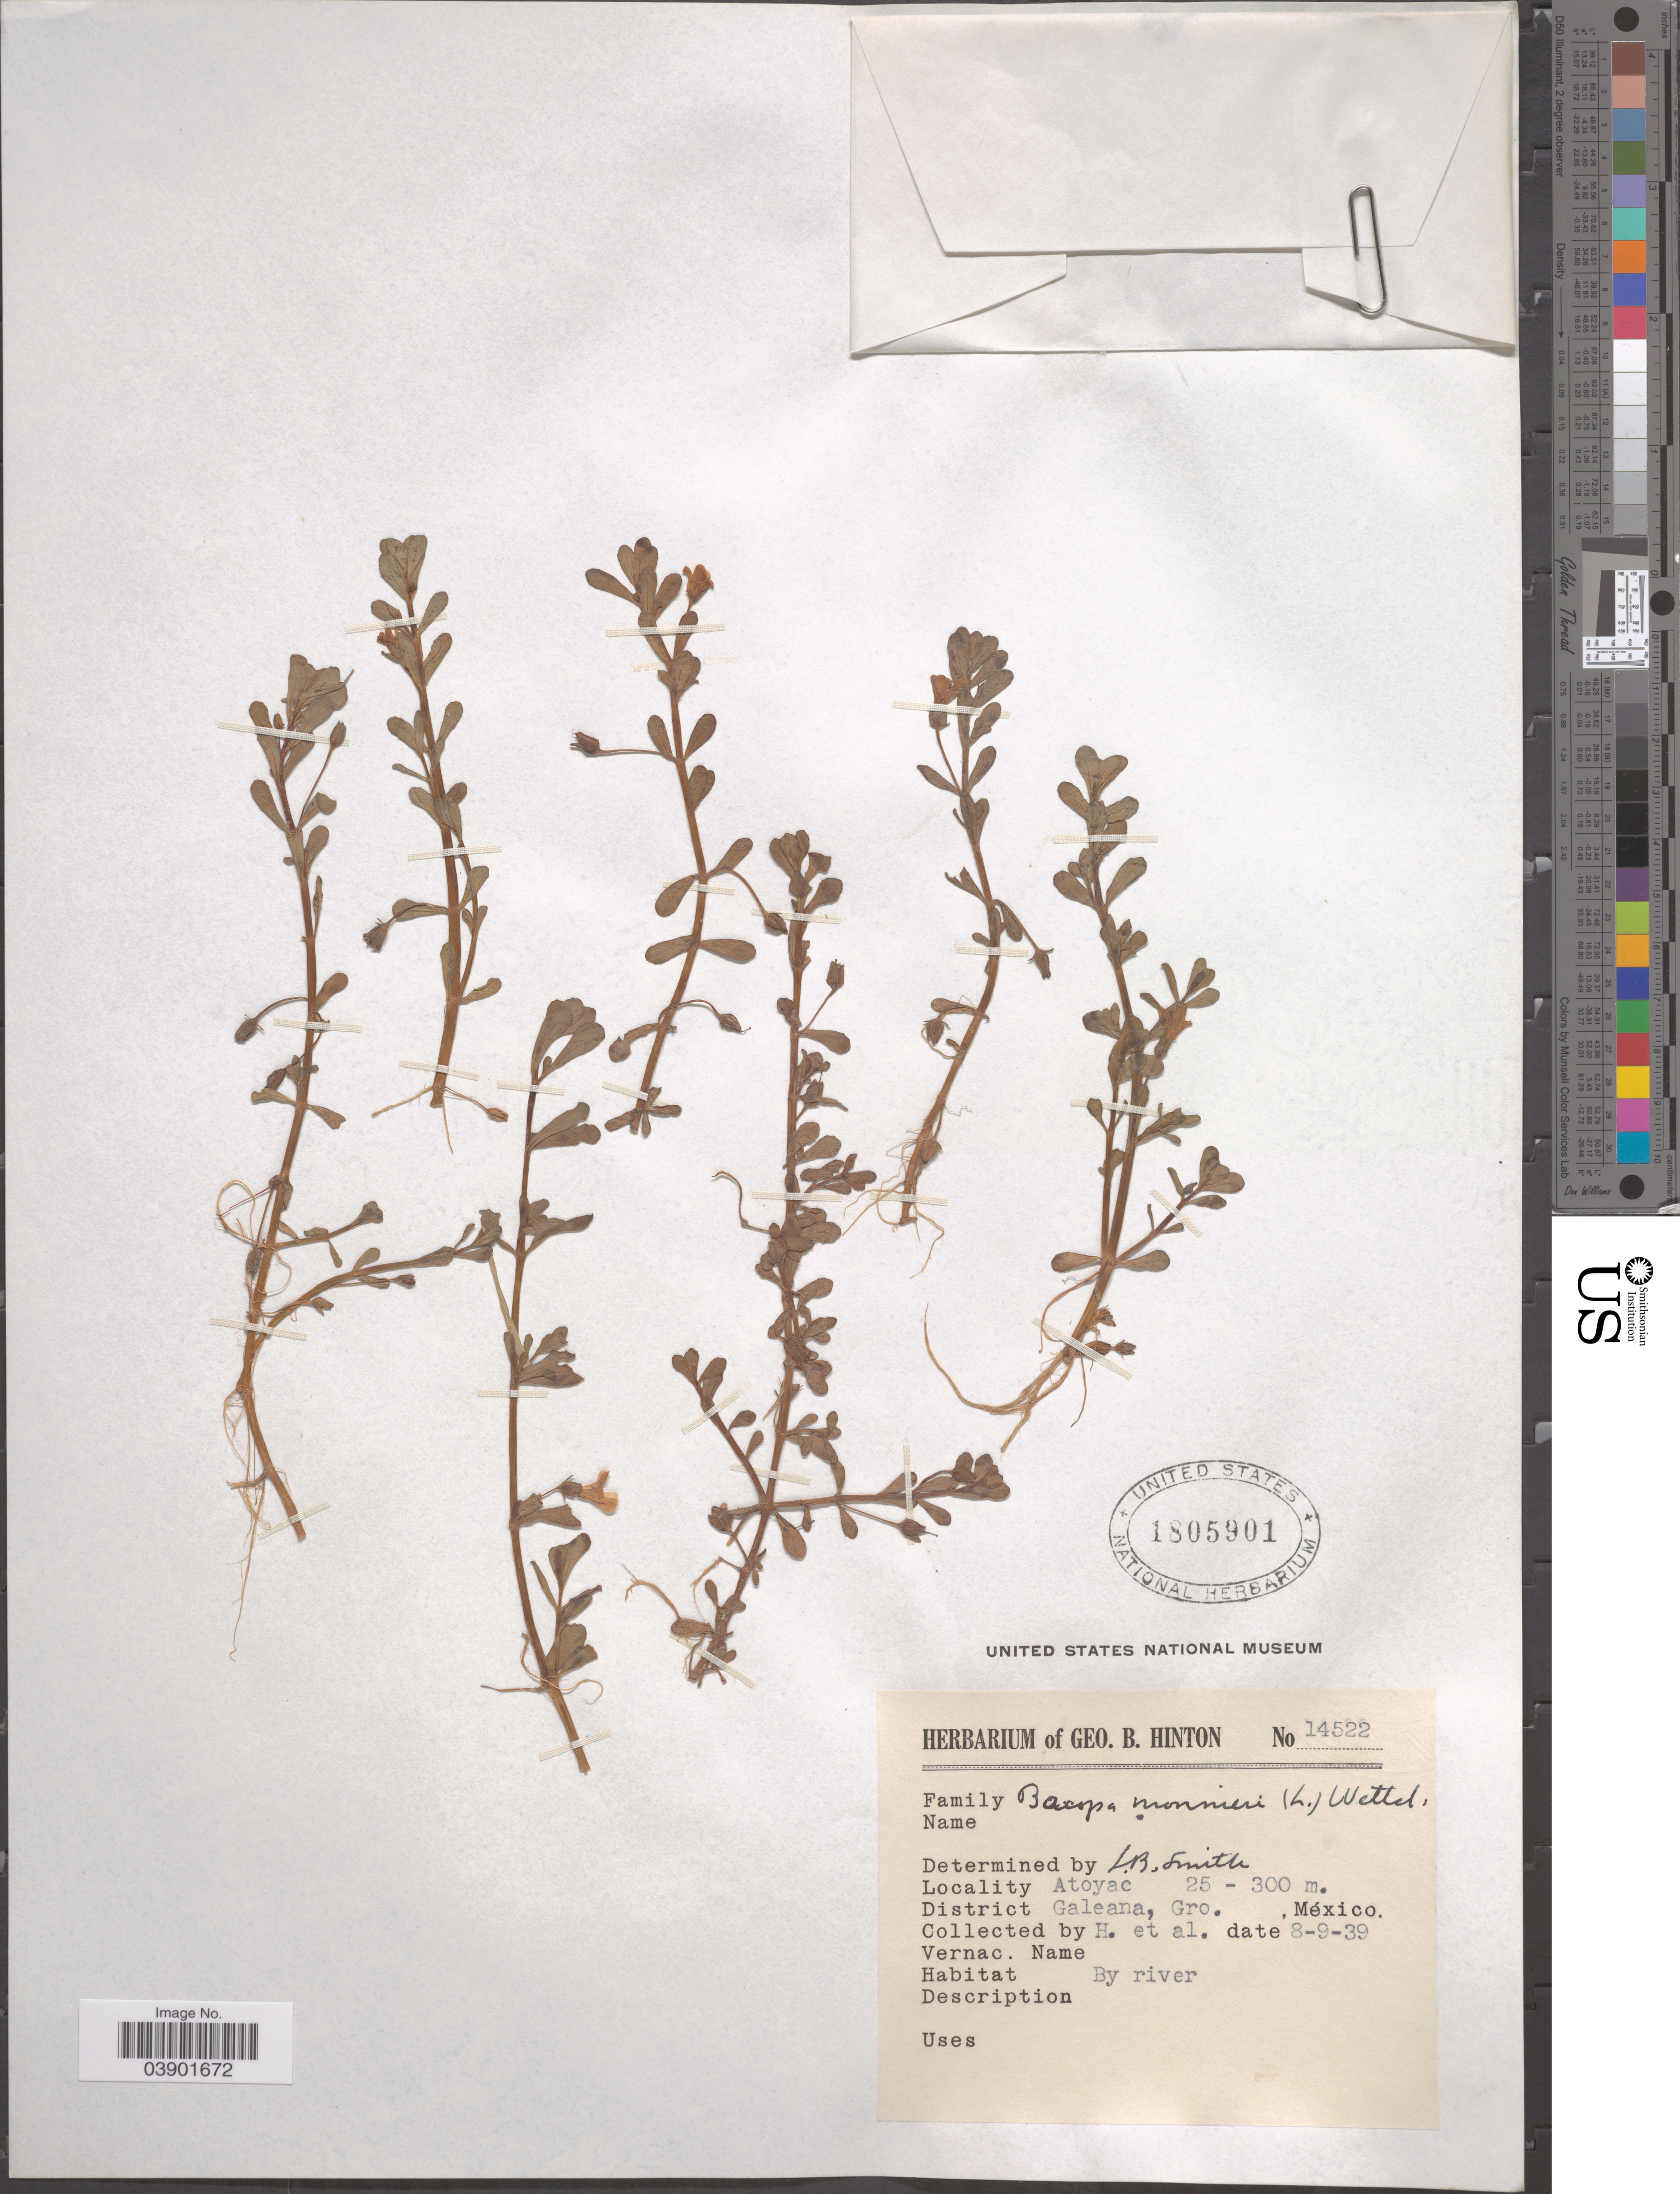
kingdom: Plantae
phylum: Tracheophyta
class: Magnoliopsida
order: Lamiales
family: Plantaginaceae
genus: Bacopa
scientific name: Bacopa monnieri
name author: (L.) Pennell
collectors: G. B. Hinton & et al.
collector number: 14522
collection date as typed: Transcribed d/m/y: 8/9/39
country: Mexico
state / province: Guerrero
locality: Atoyac. District Galeana.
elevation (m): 25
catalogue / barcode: US 1805901